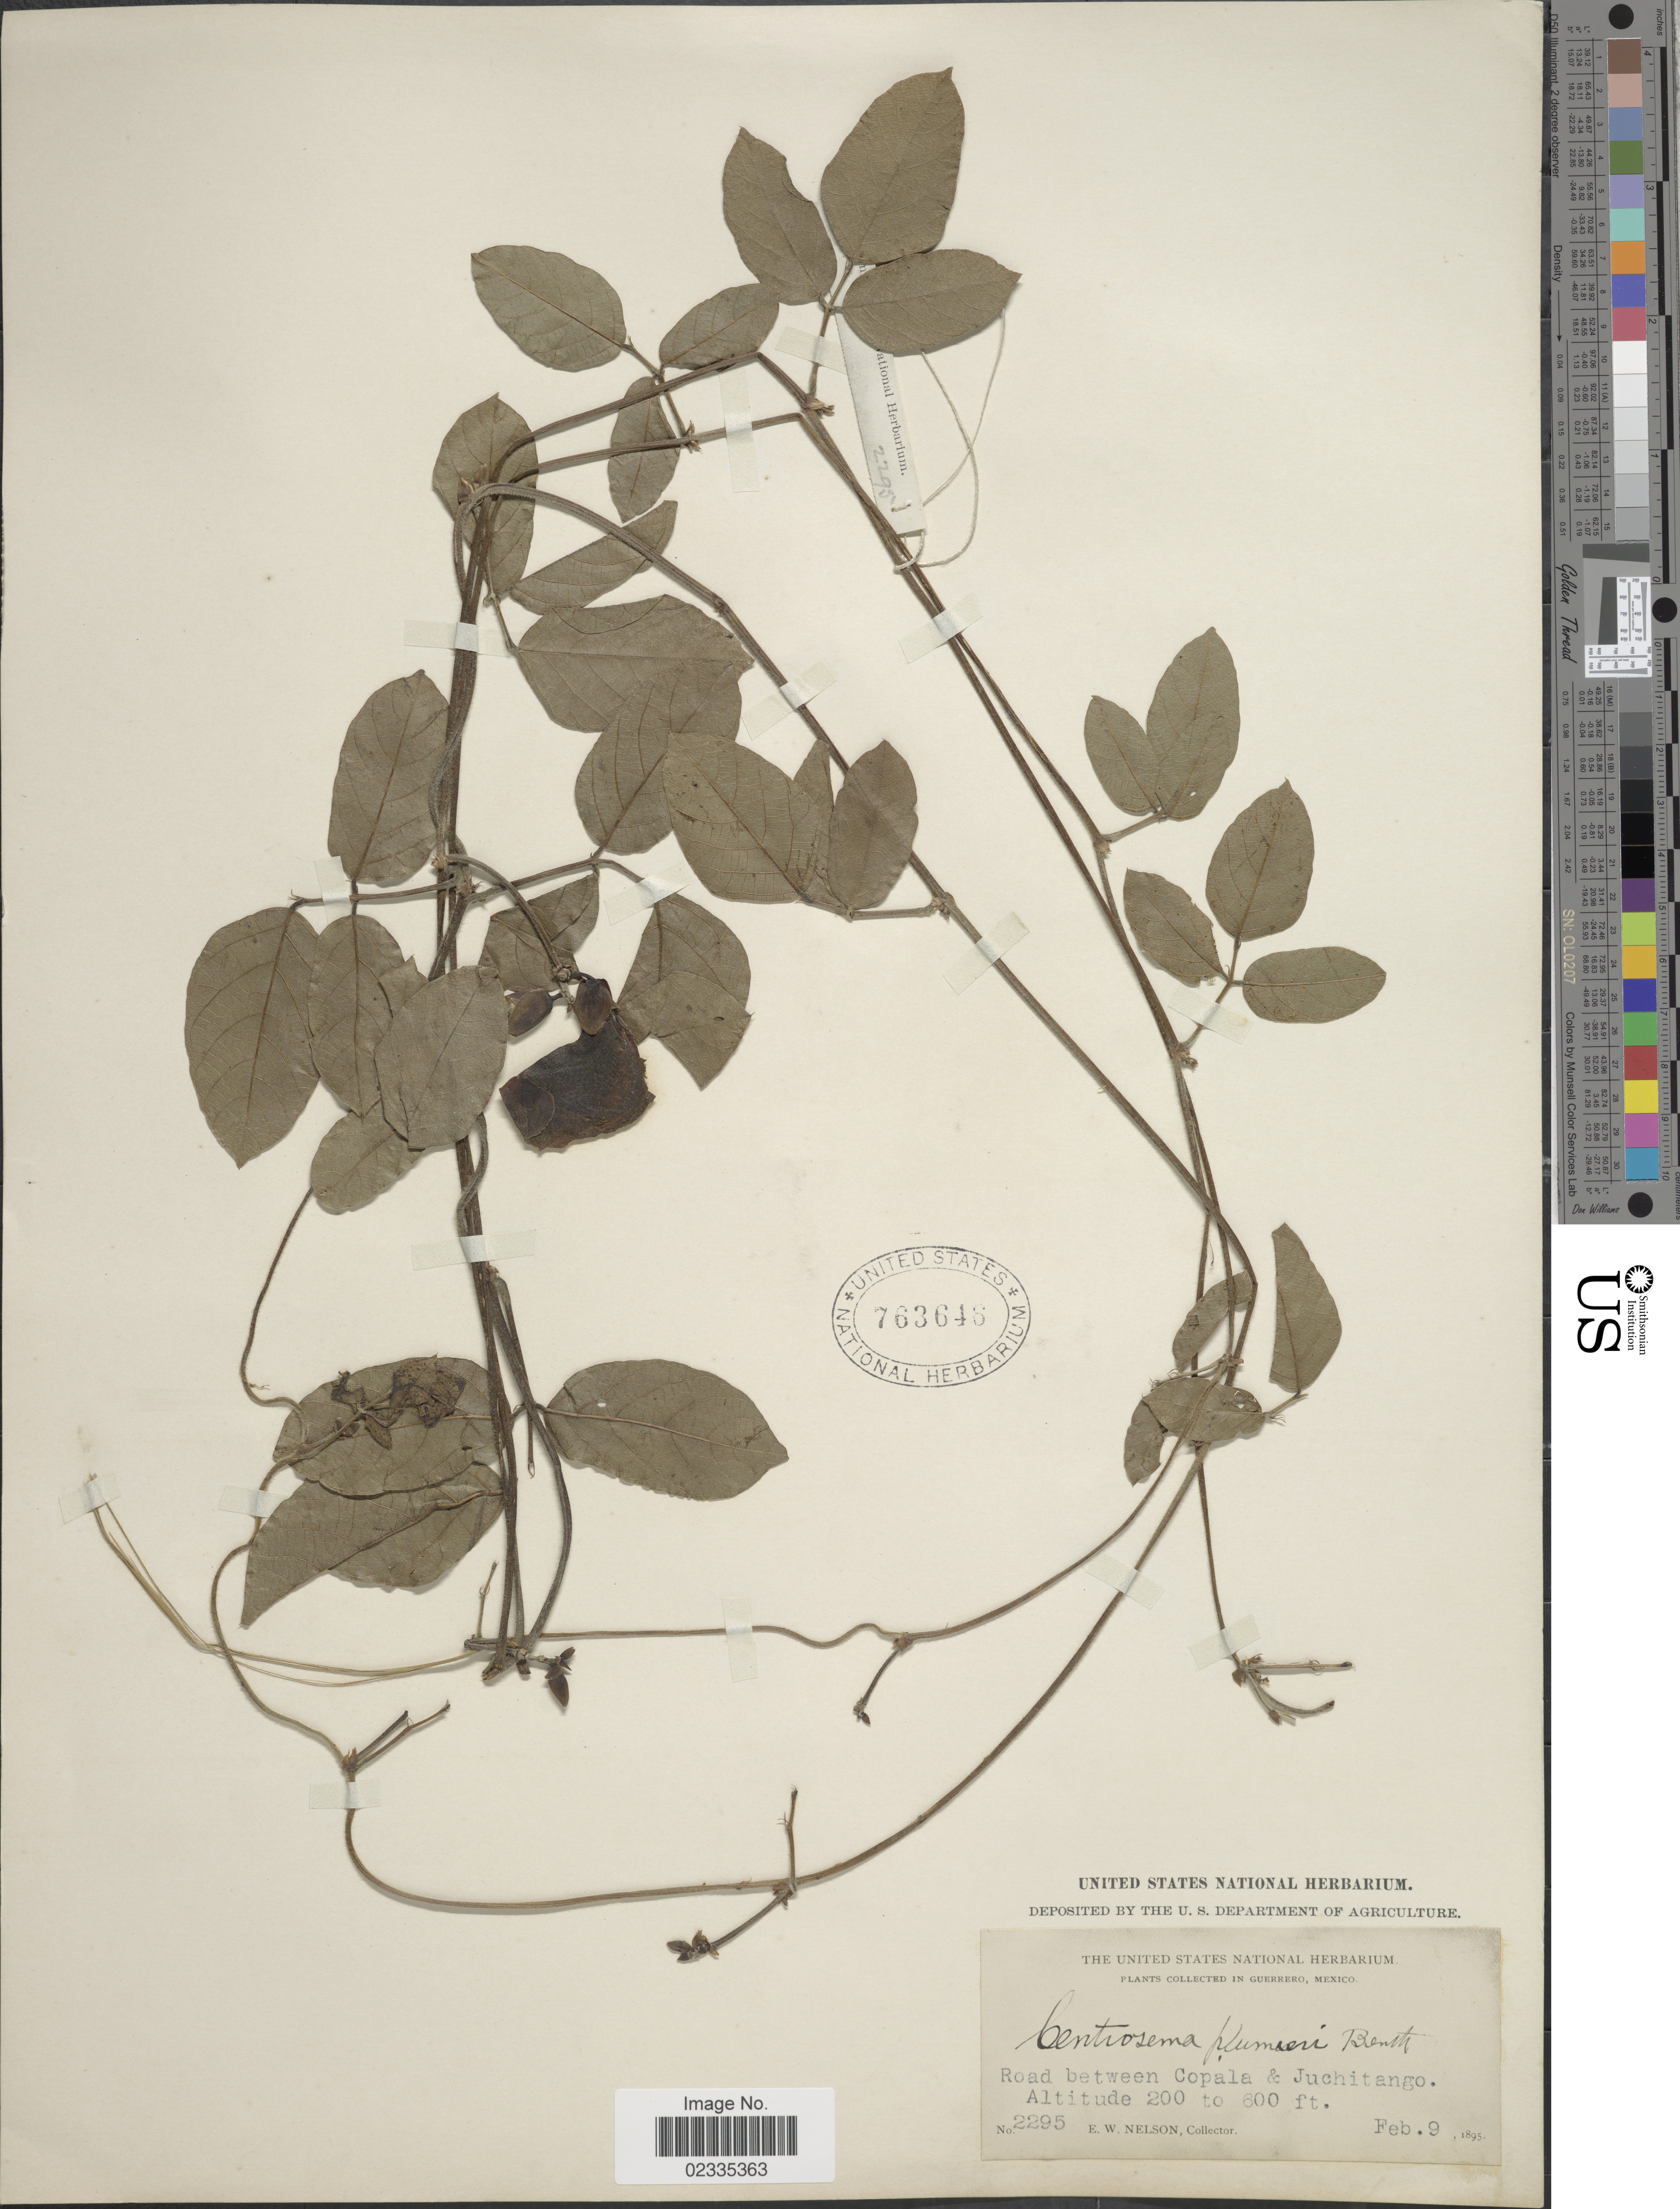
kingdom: Plantae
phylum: Tracheophyta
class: Magnoliopsida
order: Fabales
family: Fabaceae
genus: Centrosema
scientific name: Centrosema plumieri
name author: (Turpin ex Pers.) Benth.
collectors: E. W. Nelson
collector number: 2295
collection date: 1895-02-09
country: Mexico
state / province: Guerrero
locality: Road between Copala & Juchitango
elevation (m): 61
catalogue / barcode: US 763648